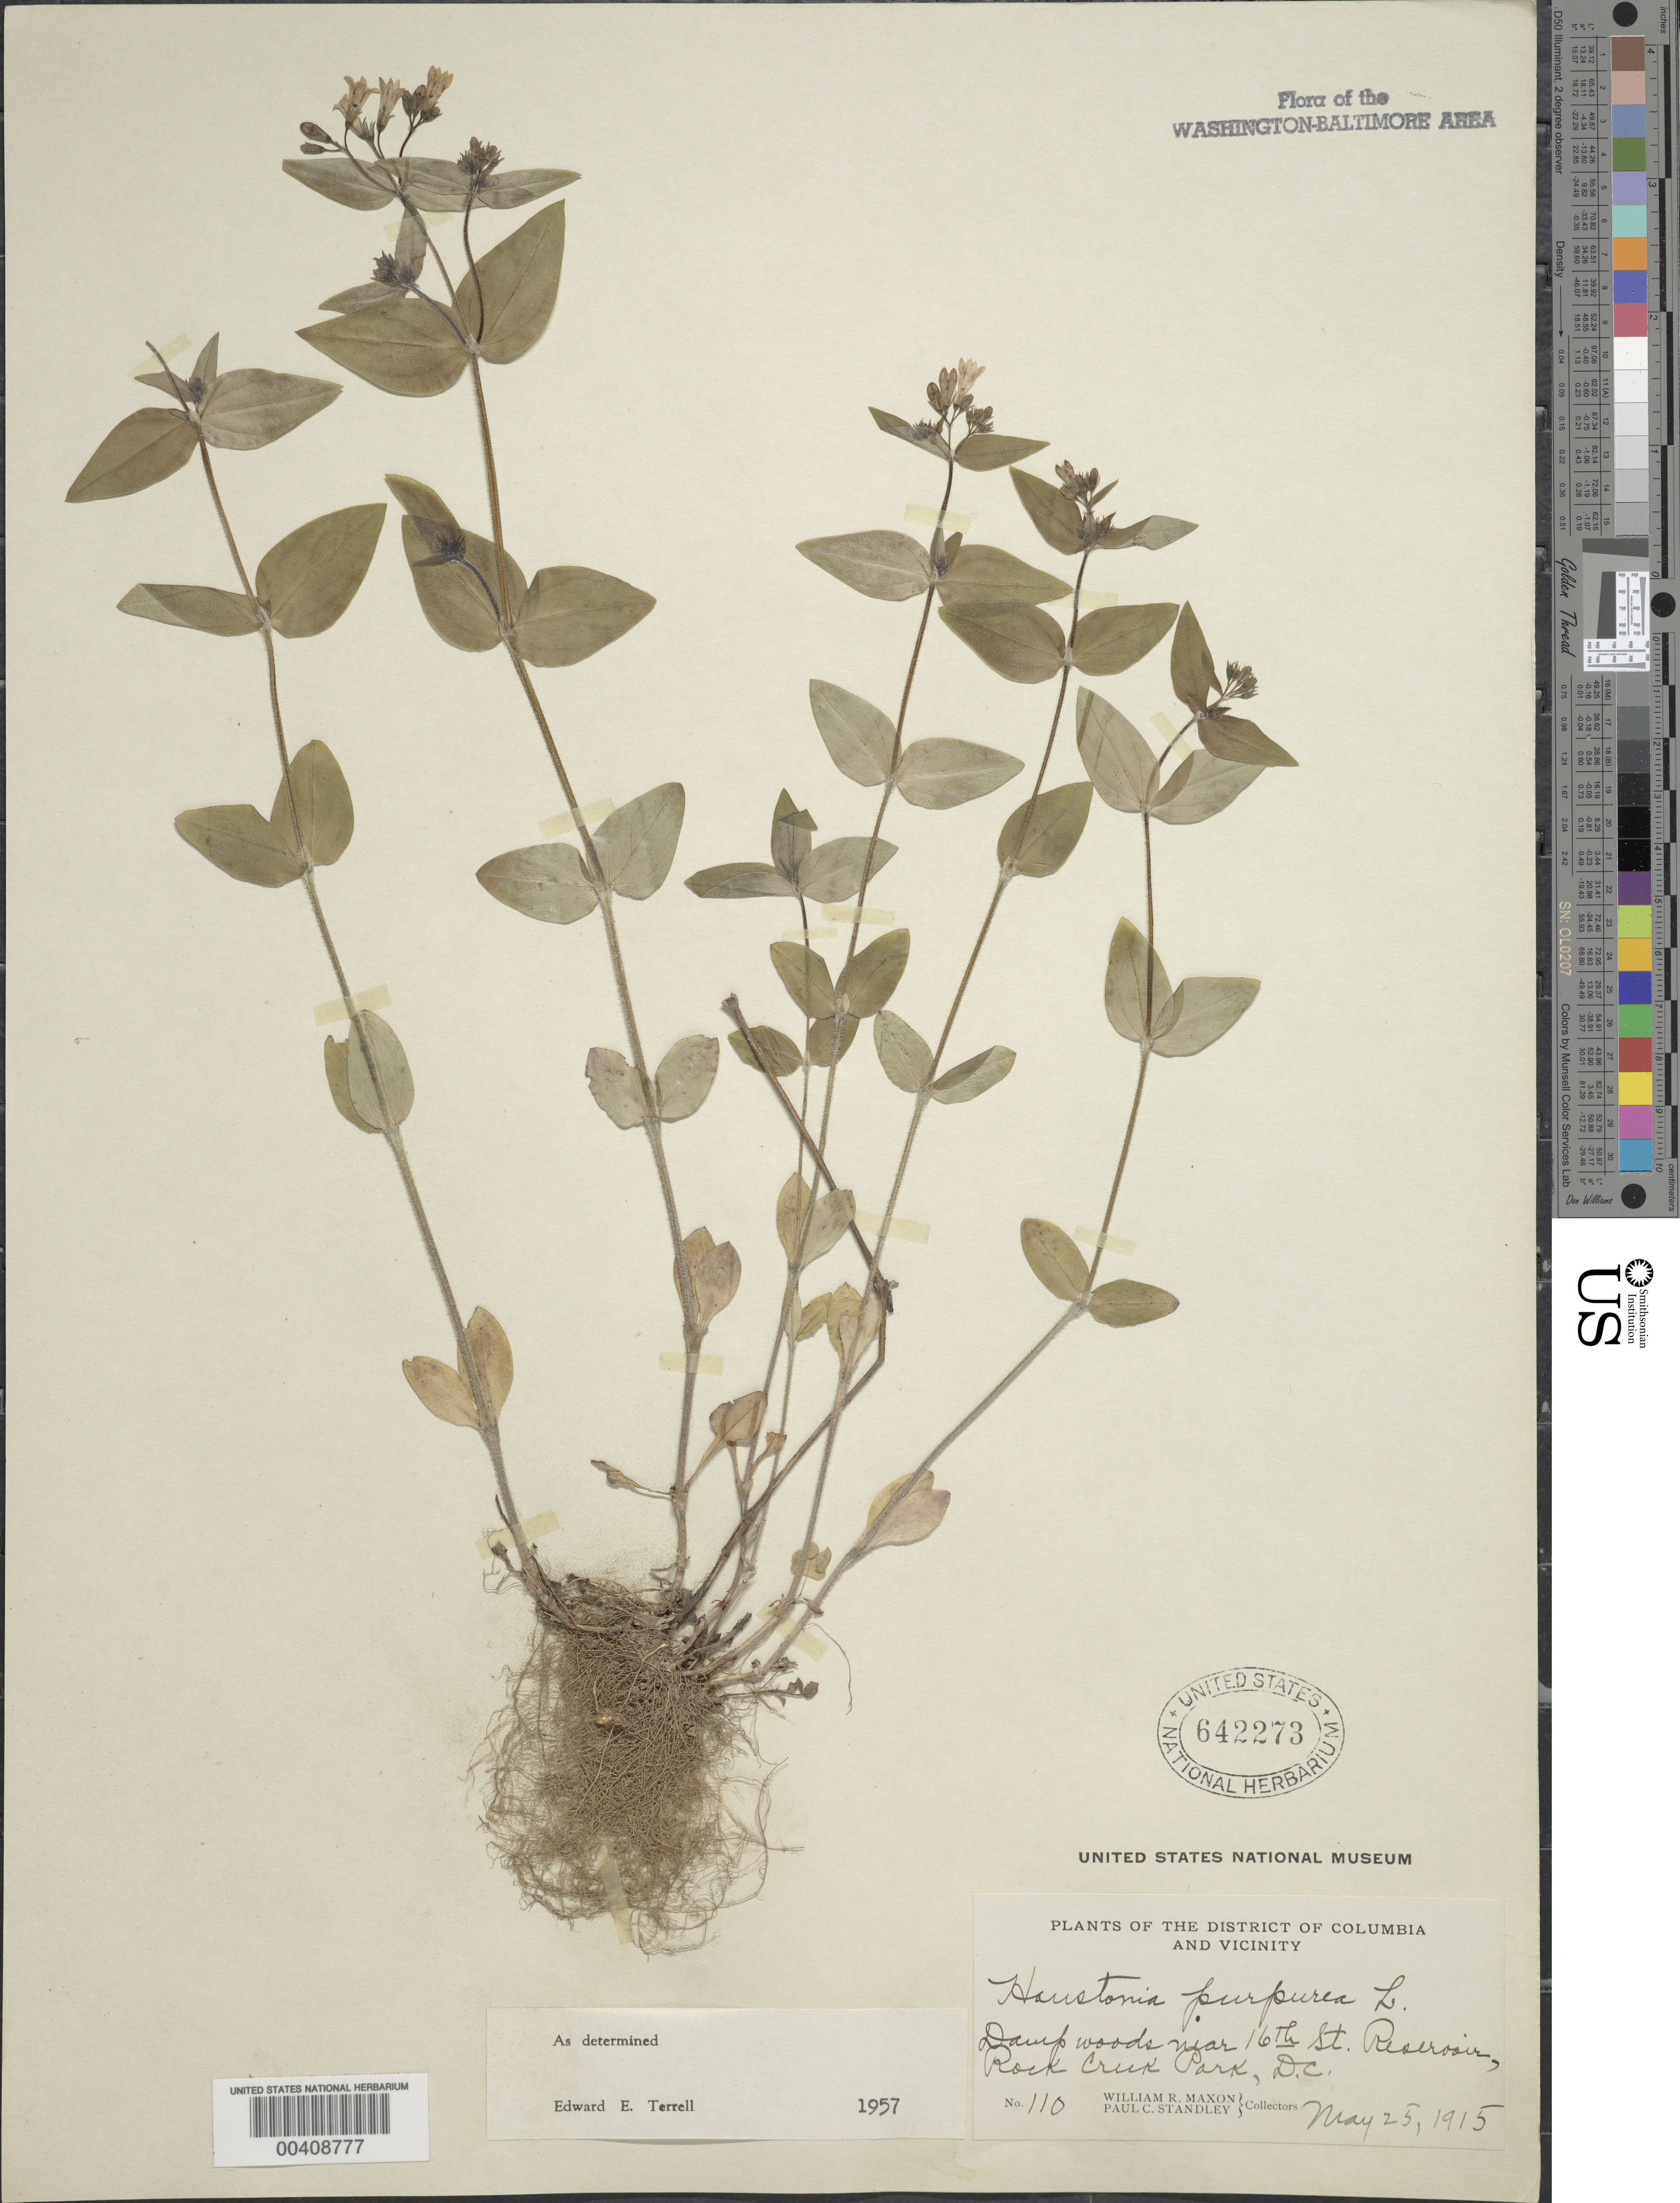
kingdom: Plantae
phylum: Tracheophyta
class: Magnoliopsida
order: Gentianales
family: Rubiaceae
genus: Houstonia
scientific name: Houstonia purpurea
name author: L.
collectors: W. R. Maxon & P. C. Standley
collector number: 110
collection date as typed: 25 May 1915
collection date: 1915-05-25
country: United States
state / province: District of Columbia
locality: Near 16th St. Reservoir, Rock Creek Park Rock Creek Park and Vicinity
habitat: Damp woods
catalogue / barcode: US 642273